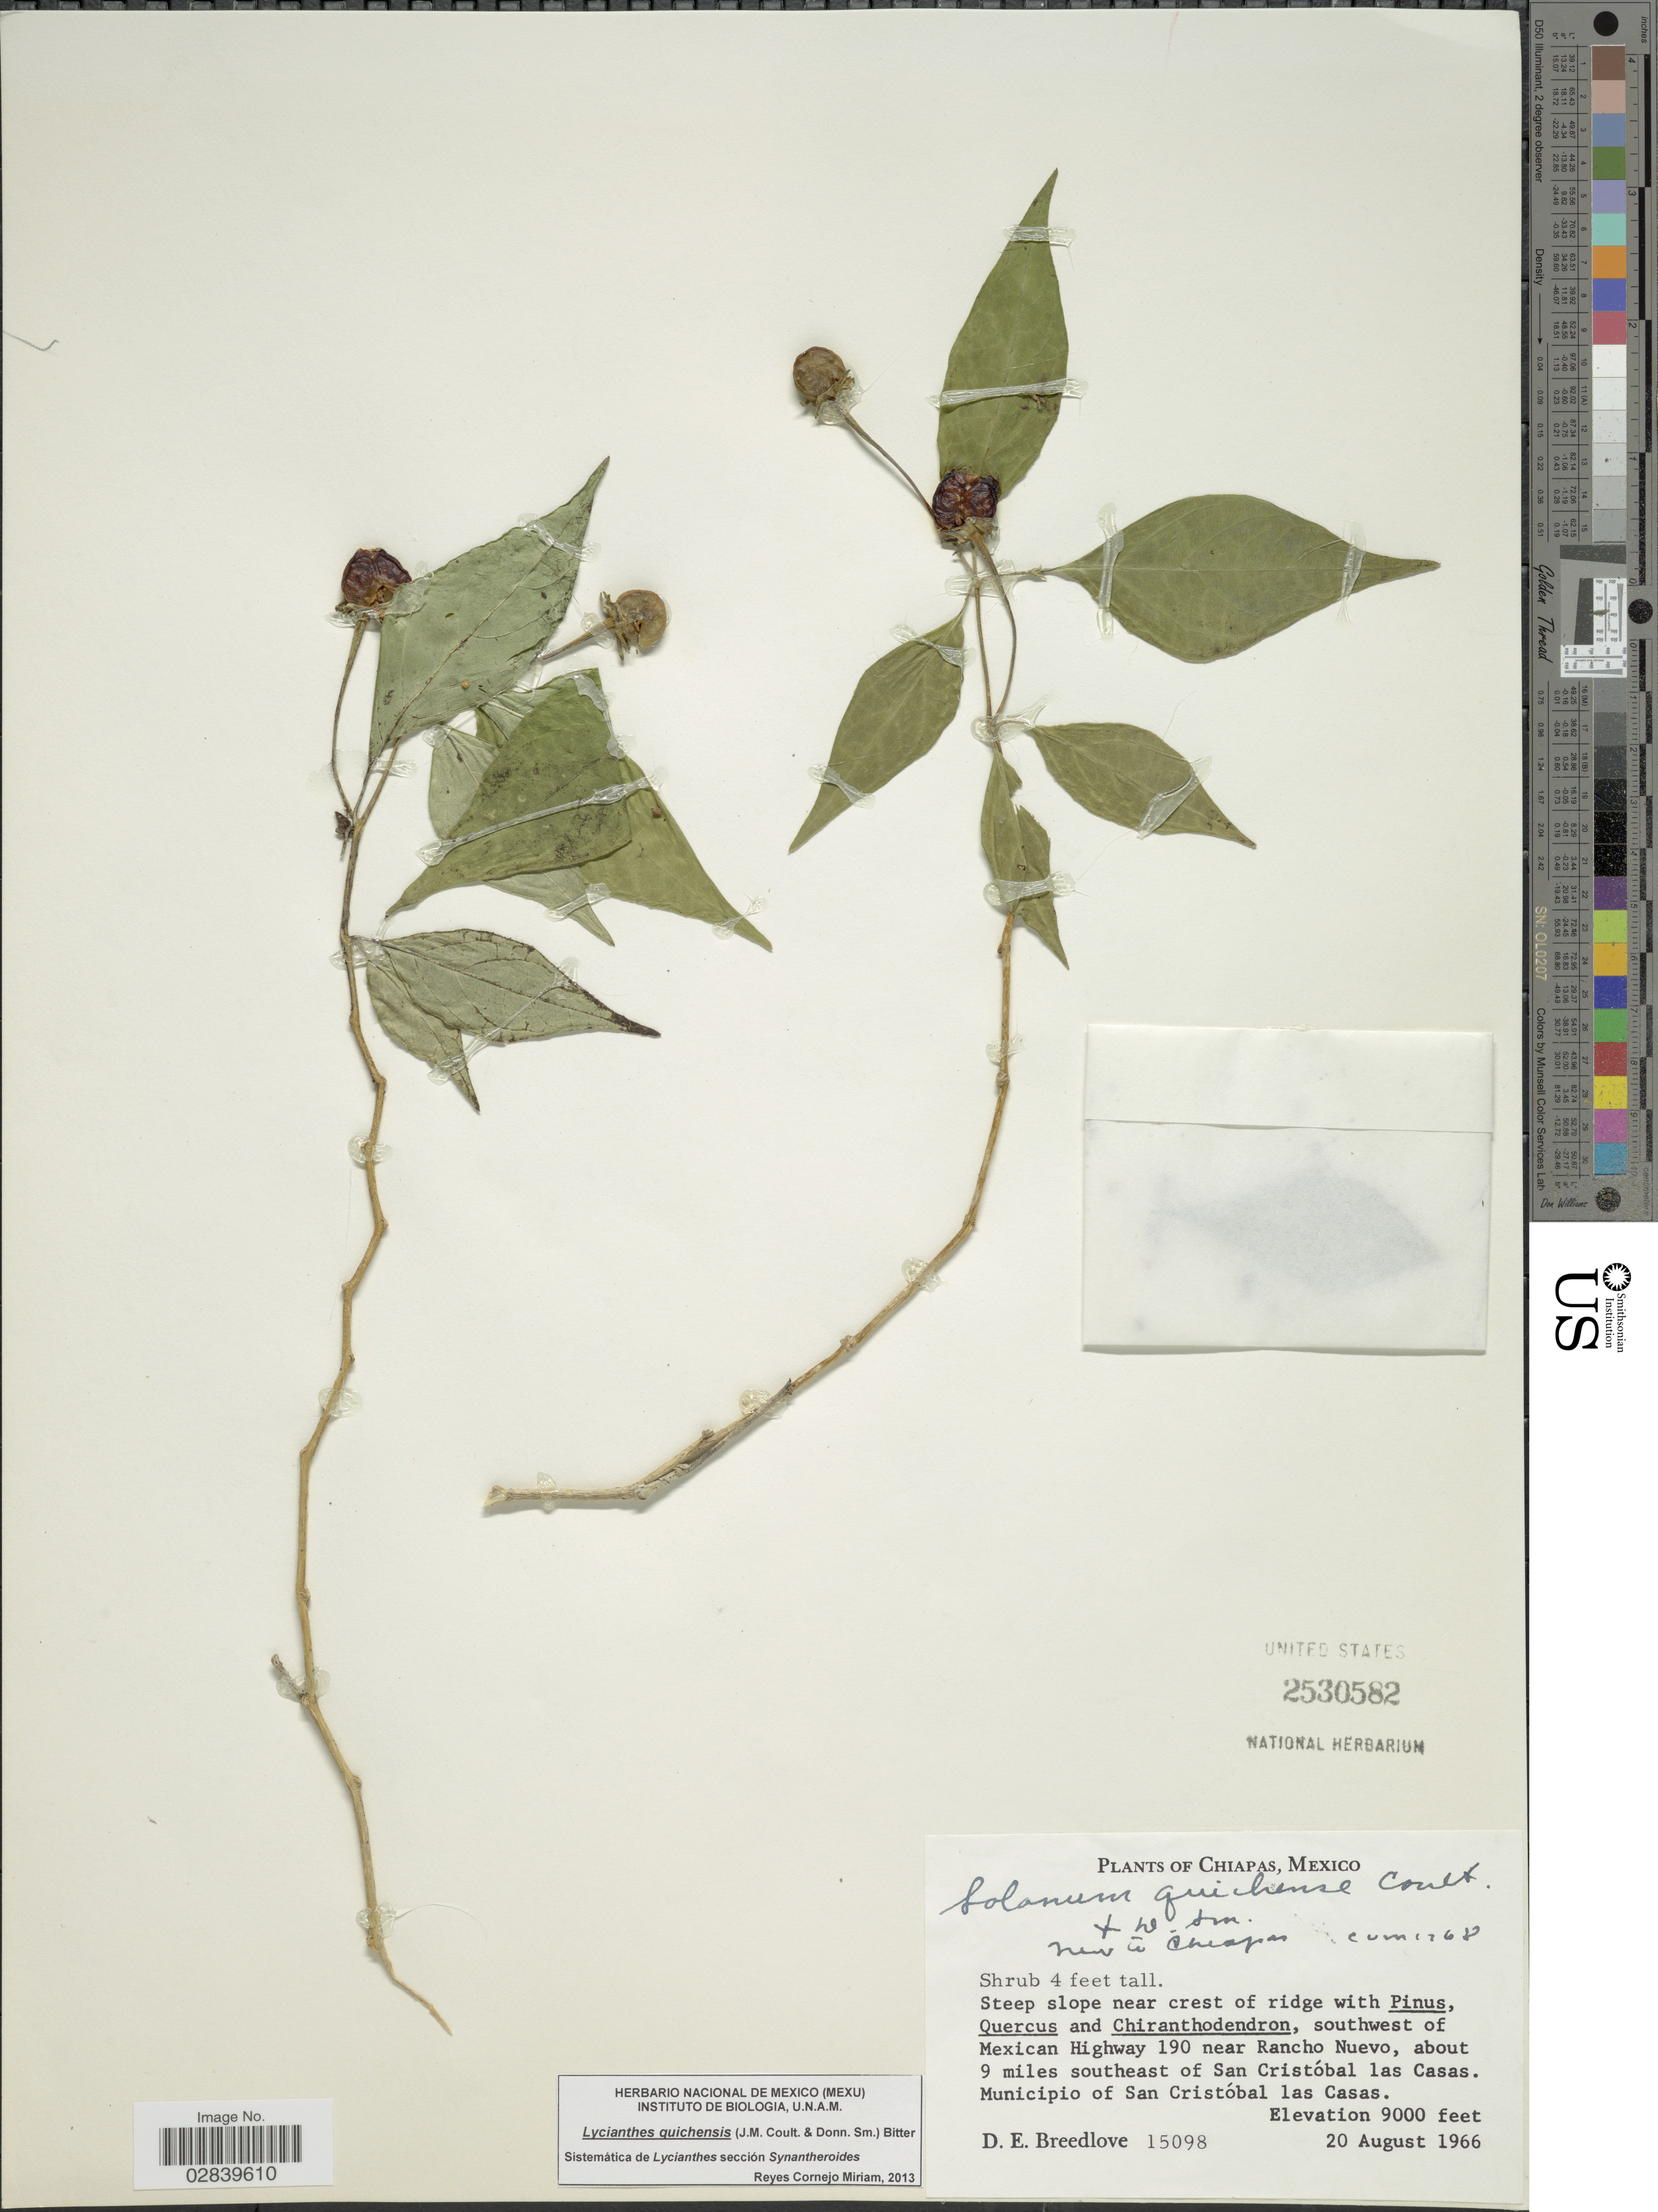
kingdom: Plantae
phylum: Tracheophyta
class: Magnoliopsida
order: Solanales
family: Solanaceae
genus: Lycianthes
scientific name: Lycianthes quichensis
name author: (J.M. Coult. & Donn. Sm.) Bitter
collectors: D. E. Breedlove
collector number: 15098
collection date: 1966-08-20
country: Mexico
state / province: Chiapas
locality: Southwest of Mexican Highway 190 near Rancho Nuevo, about 9 miles southeast of San Cristóbal las Casas, Municipio of San Cristóbal las Casas.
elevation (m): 2743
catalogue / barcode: US 2530582